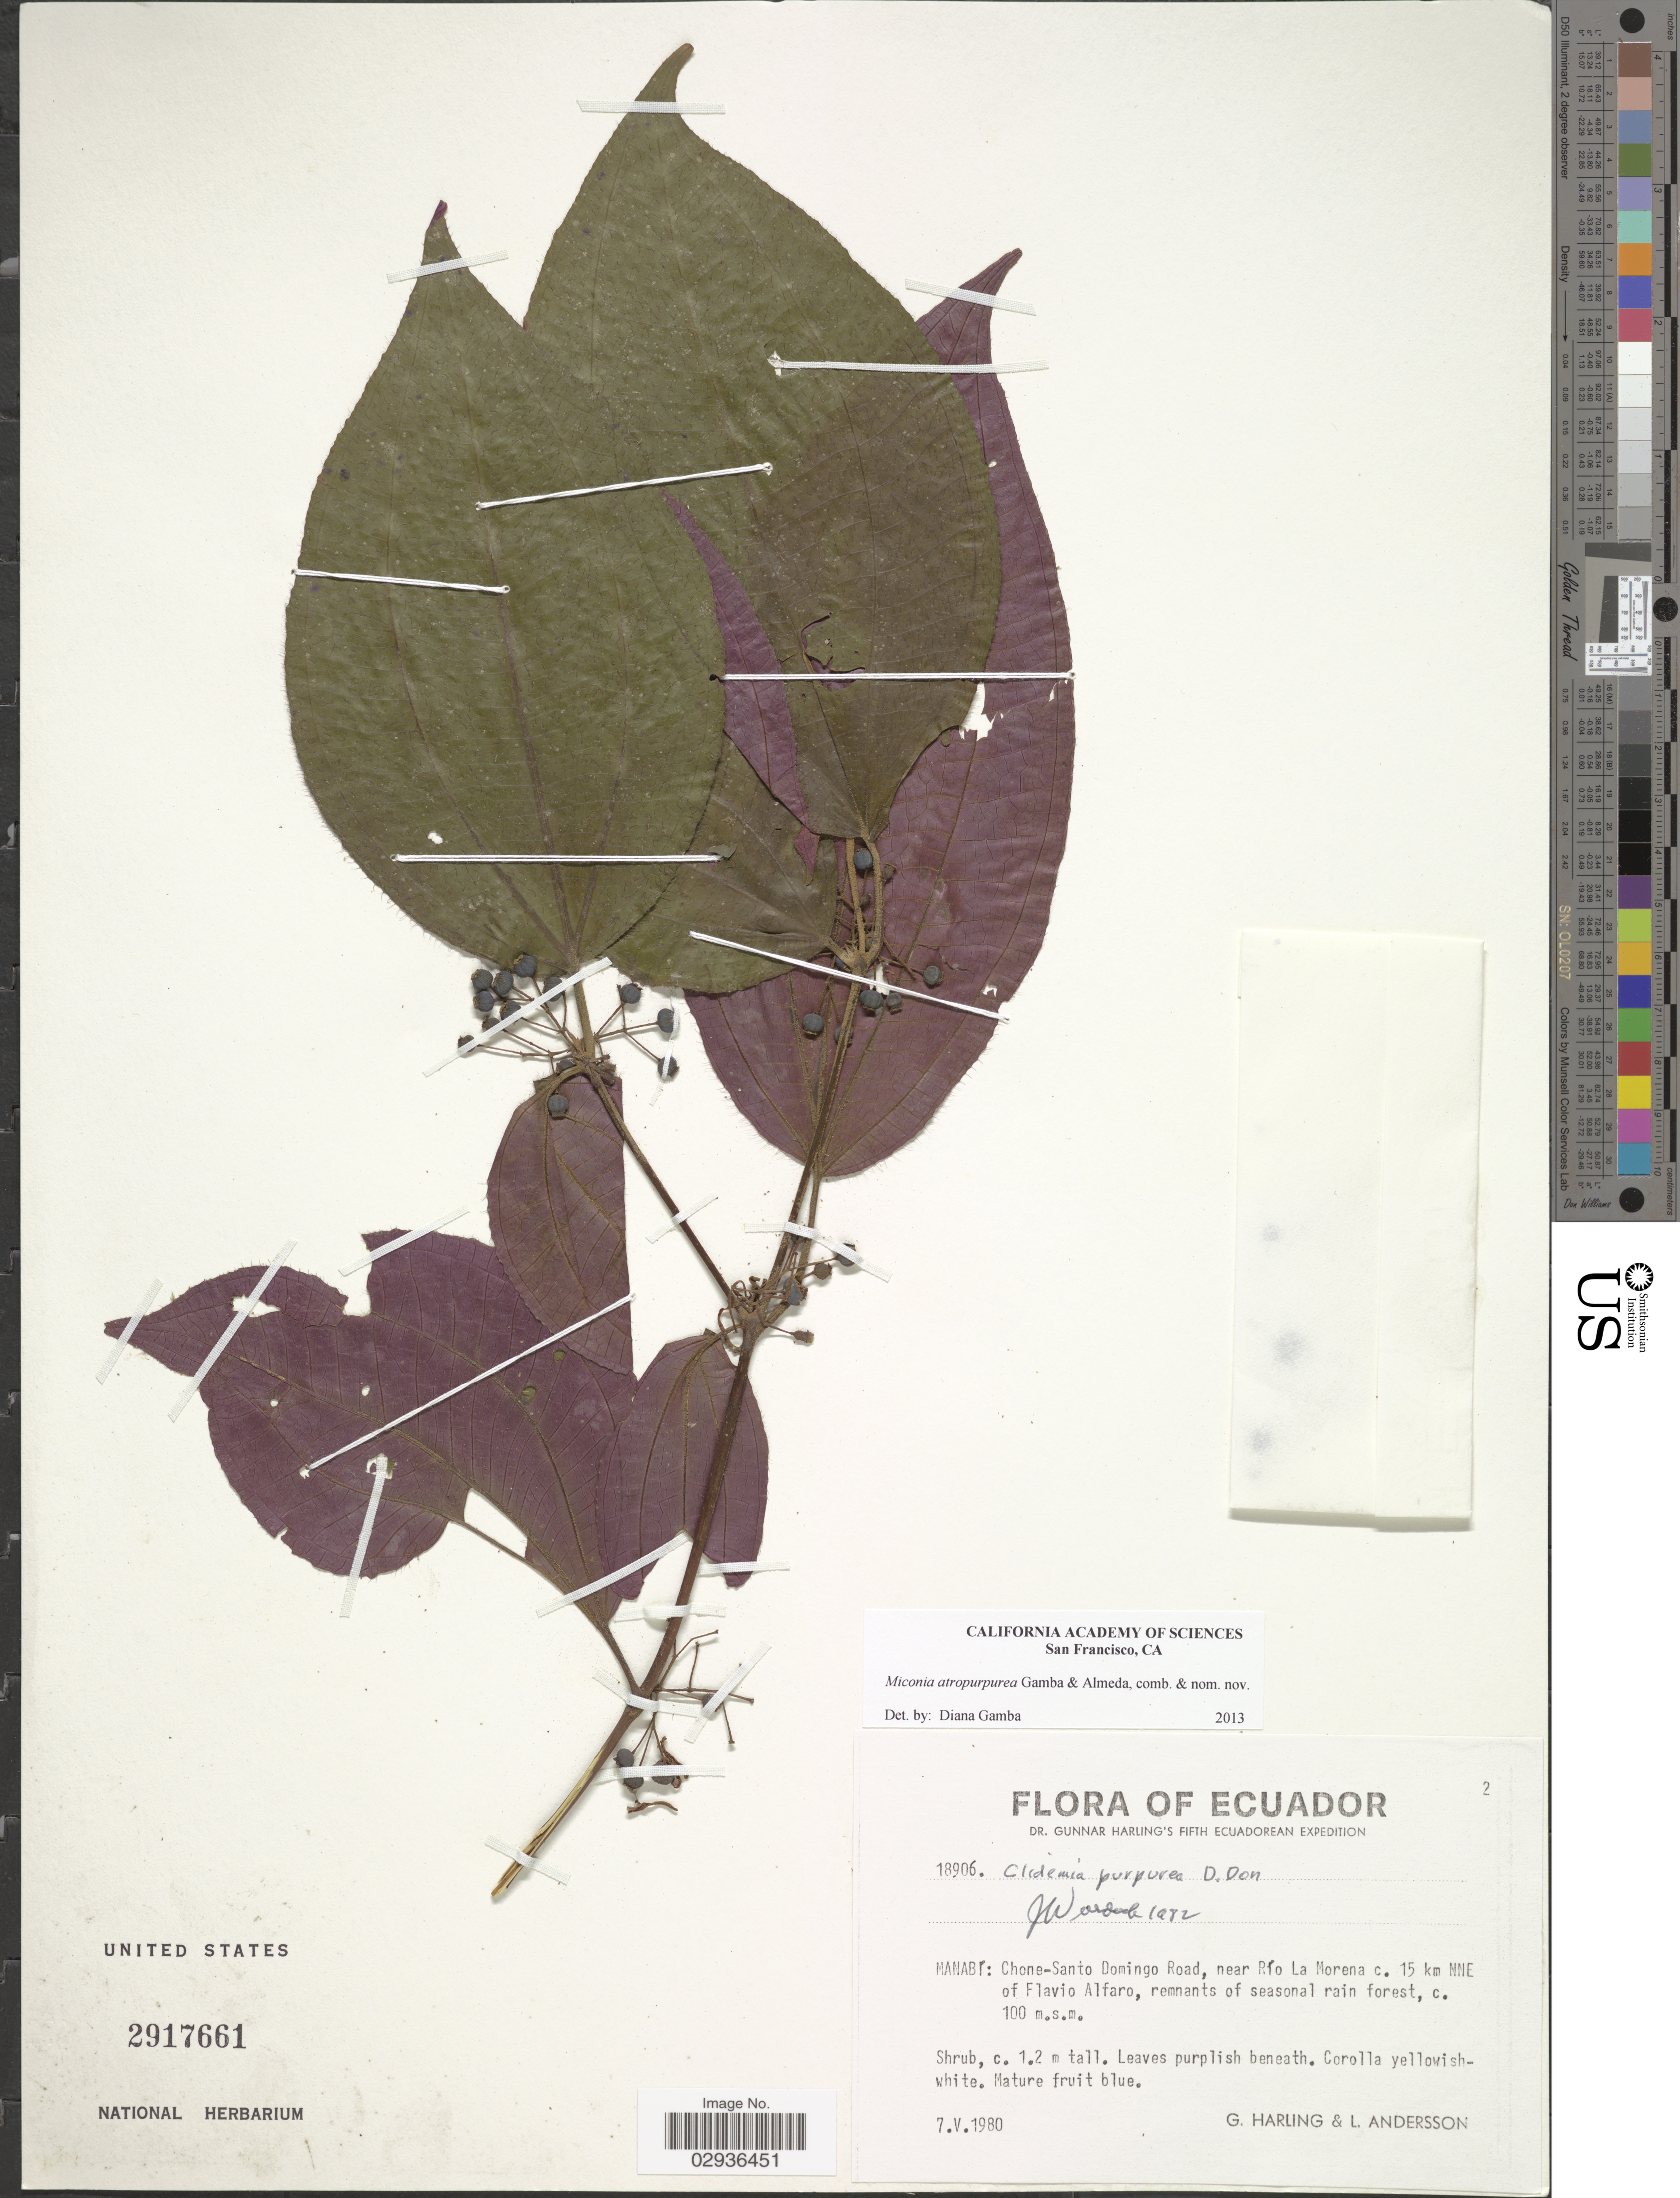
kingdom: Plantae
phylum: Tracheophyta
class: Magnoliopsida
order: Myrtales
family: Melastomataceae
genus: Miconia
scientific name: Miconia atropurpurea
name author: Gamba & Almeda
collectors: G. Harling & L. Andersson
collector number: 18906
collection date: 1980-05-07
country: Ecuador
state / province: Manabí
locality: Chone-Santo Domingo Road, near Río La Morena, c. 15 km NNE of Flavio Alfaro.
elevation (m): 100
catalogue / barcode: US 2917661